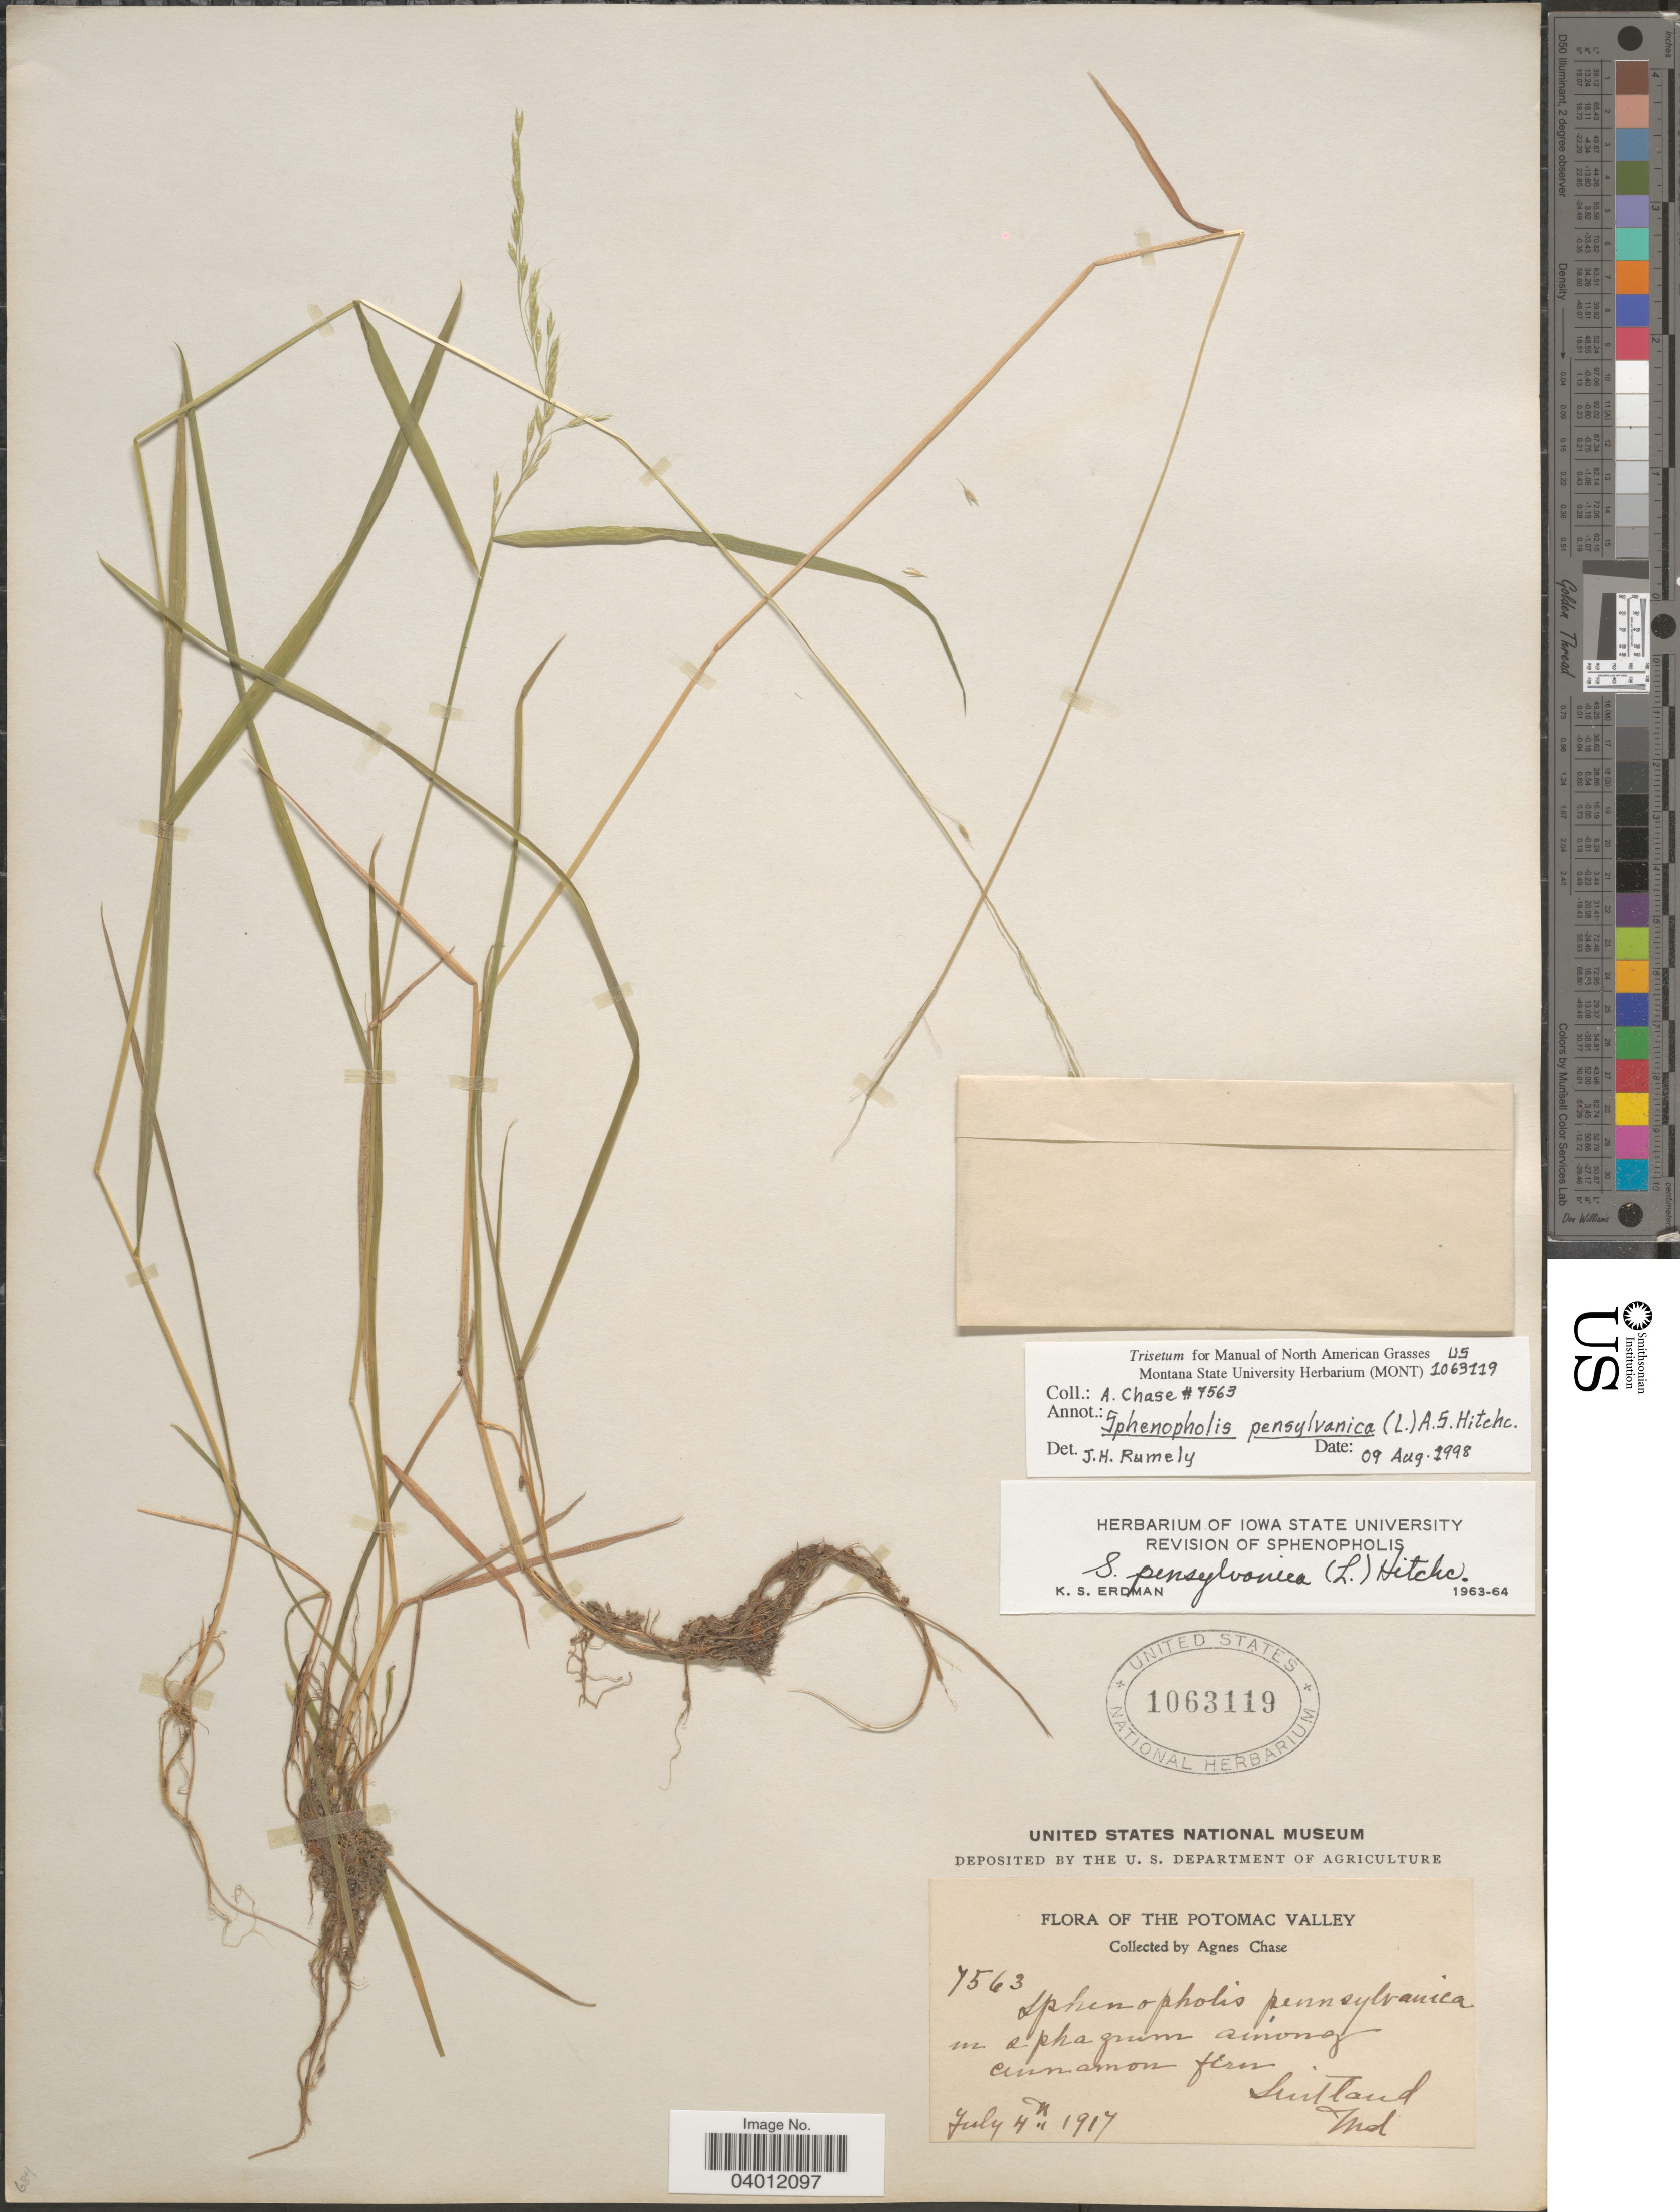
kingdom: Plantae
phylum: Tracheophyta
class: Liliopsida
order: Poales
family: Poaceae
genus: Sphenopholis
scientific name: Sphenopholis pensylvanica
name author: (L.) Hitchc.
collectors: A. Chase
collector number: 7563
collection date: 1917-07-04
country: United States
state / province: Maryland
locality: The Potomac Valley. In sphagnum among cinnamon fern. Suitland.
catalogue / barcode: US 1063119